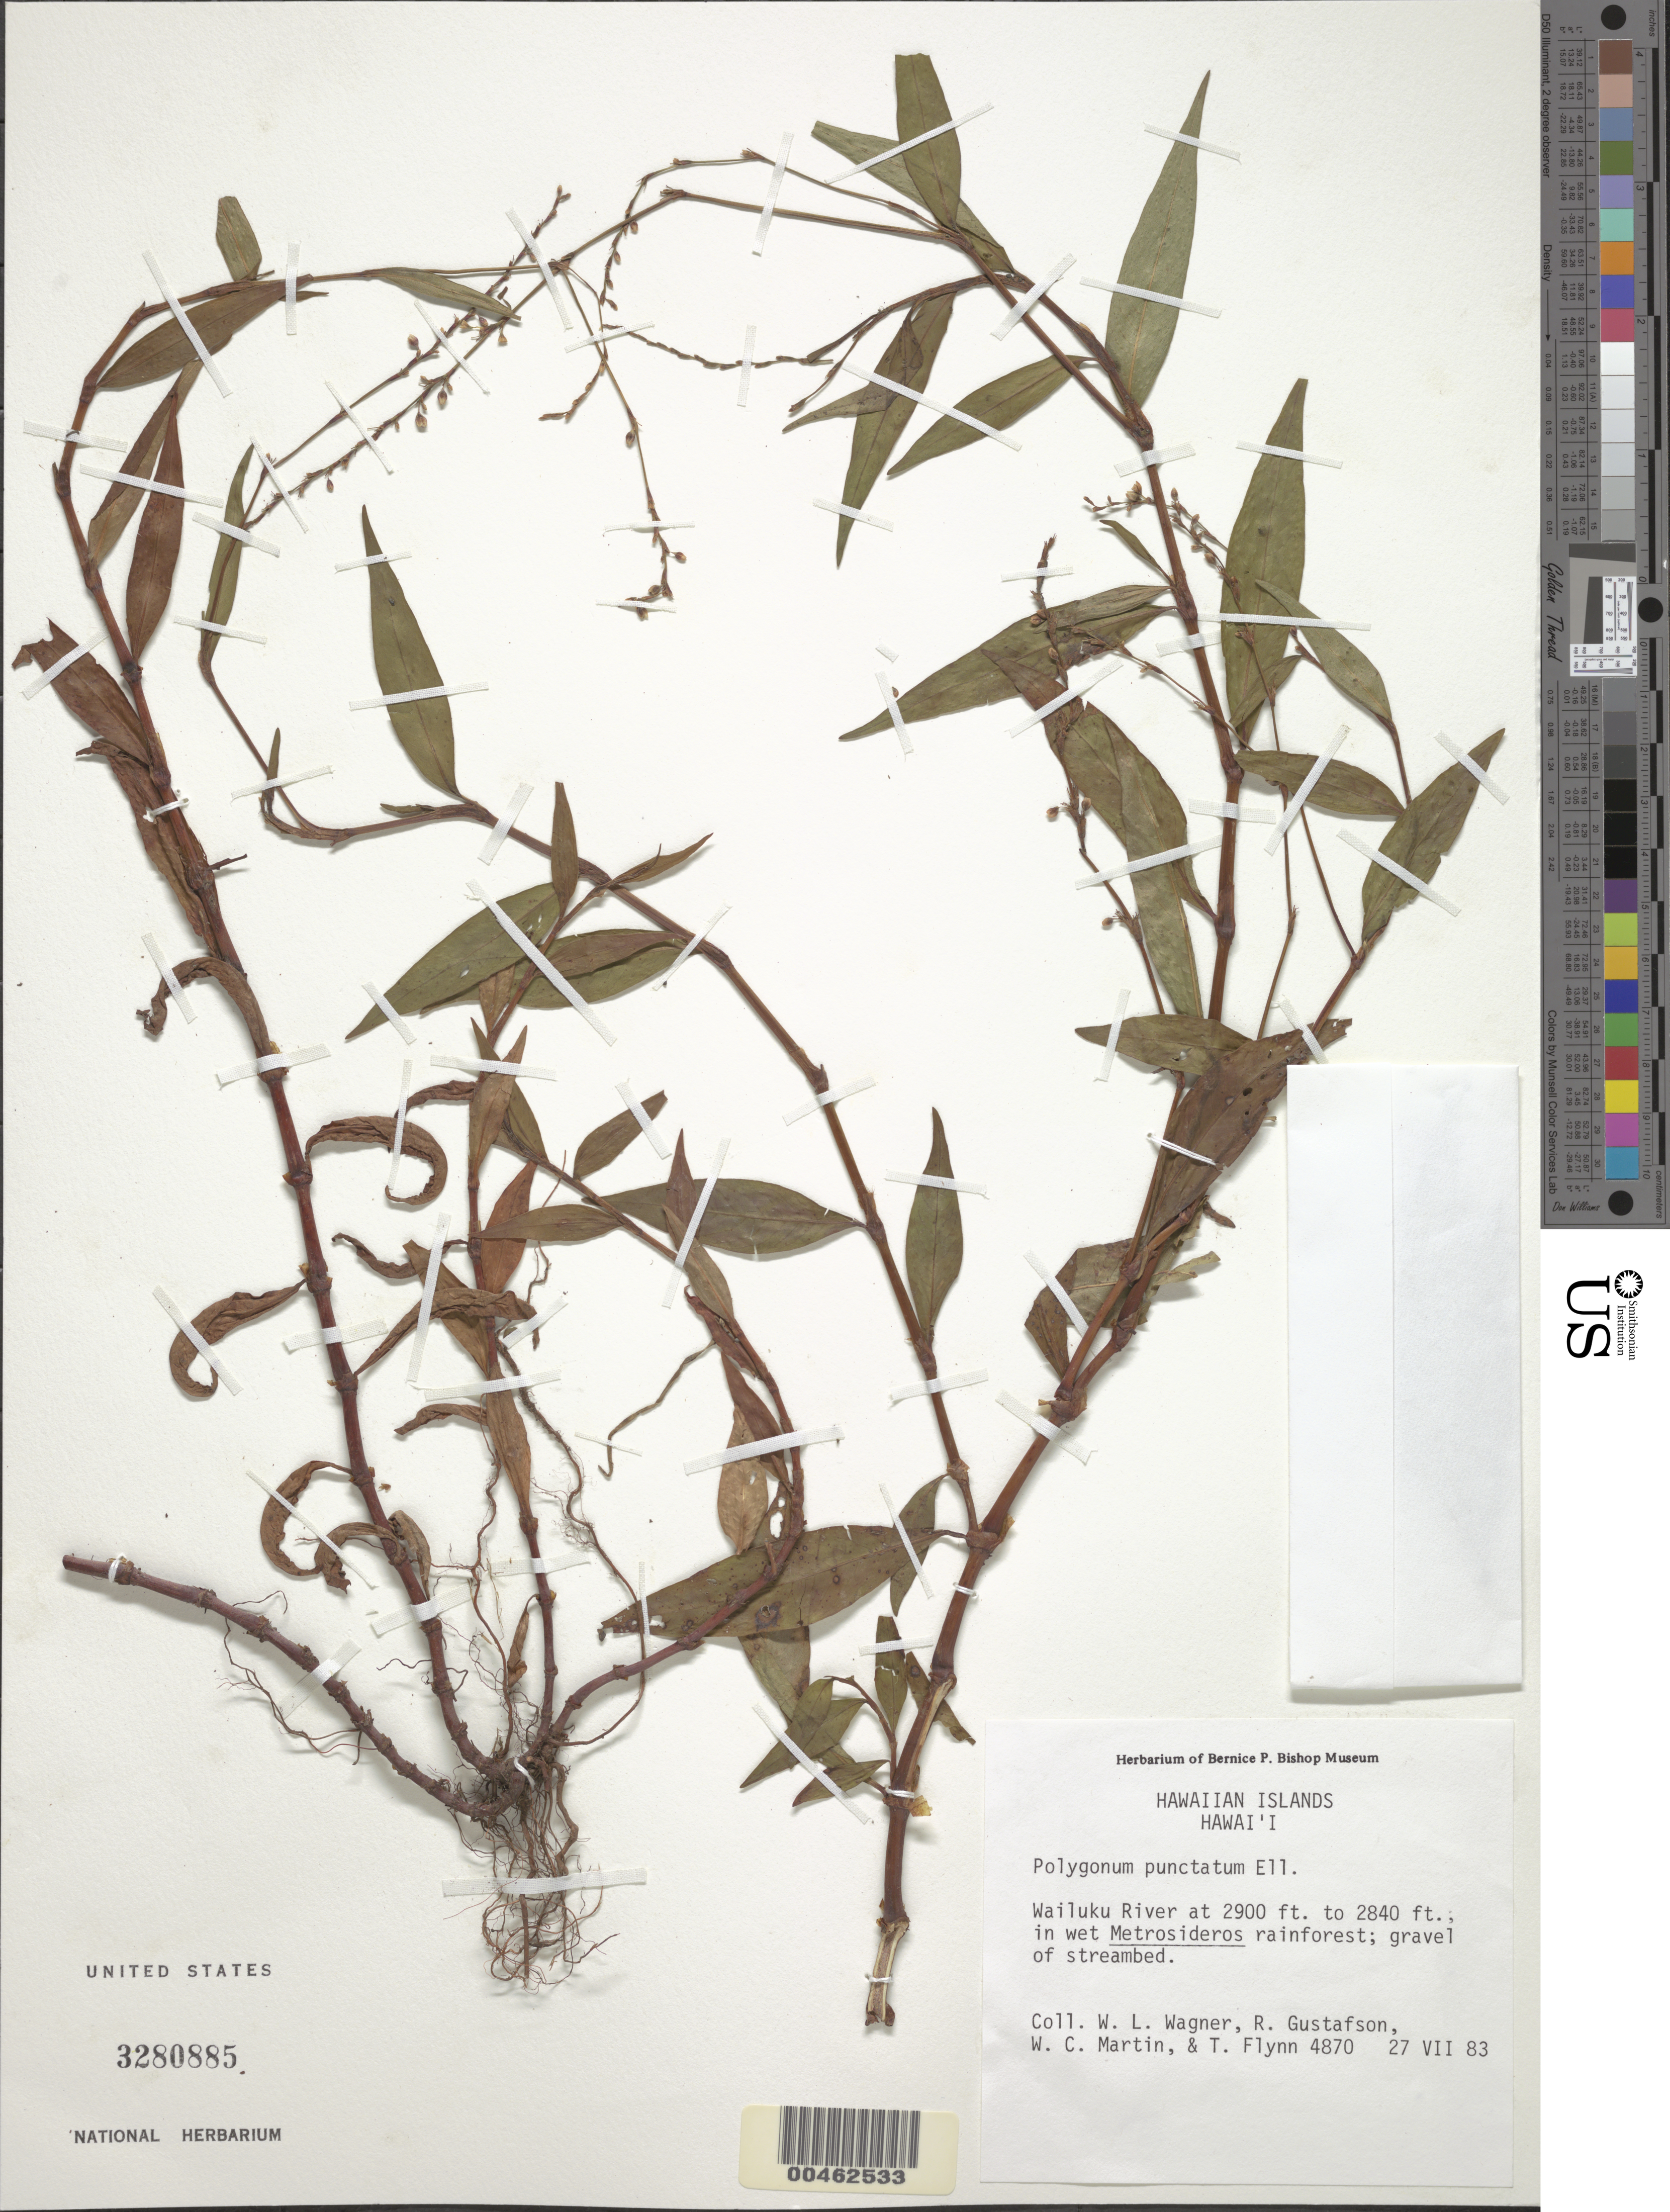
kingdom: Plantae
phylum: Tracheophyta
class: Magnoliopsida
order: Caryophyllales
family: Polygonaceae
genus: Persicaria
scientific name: Persicaria punctata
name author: (Elliott) Small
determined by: Wagner, W. L., (BOT), Smithsonian Institution - National Museum of Natural History (UNITED STATES)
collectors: W. L. Wagner, R. Gustafson, W. C. Martin & T. W. Flynn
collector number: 4870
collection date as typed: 27 Jul 1983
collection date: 1983-07-27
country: United States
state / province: Hawaii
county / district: Hawaii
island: Hawaii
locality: Wailuku River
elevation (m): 884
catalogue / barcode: US 3280885